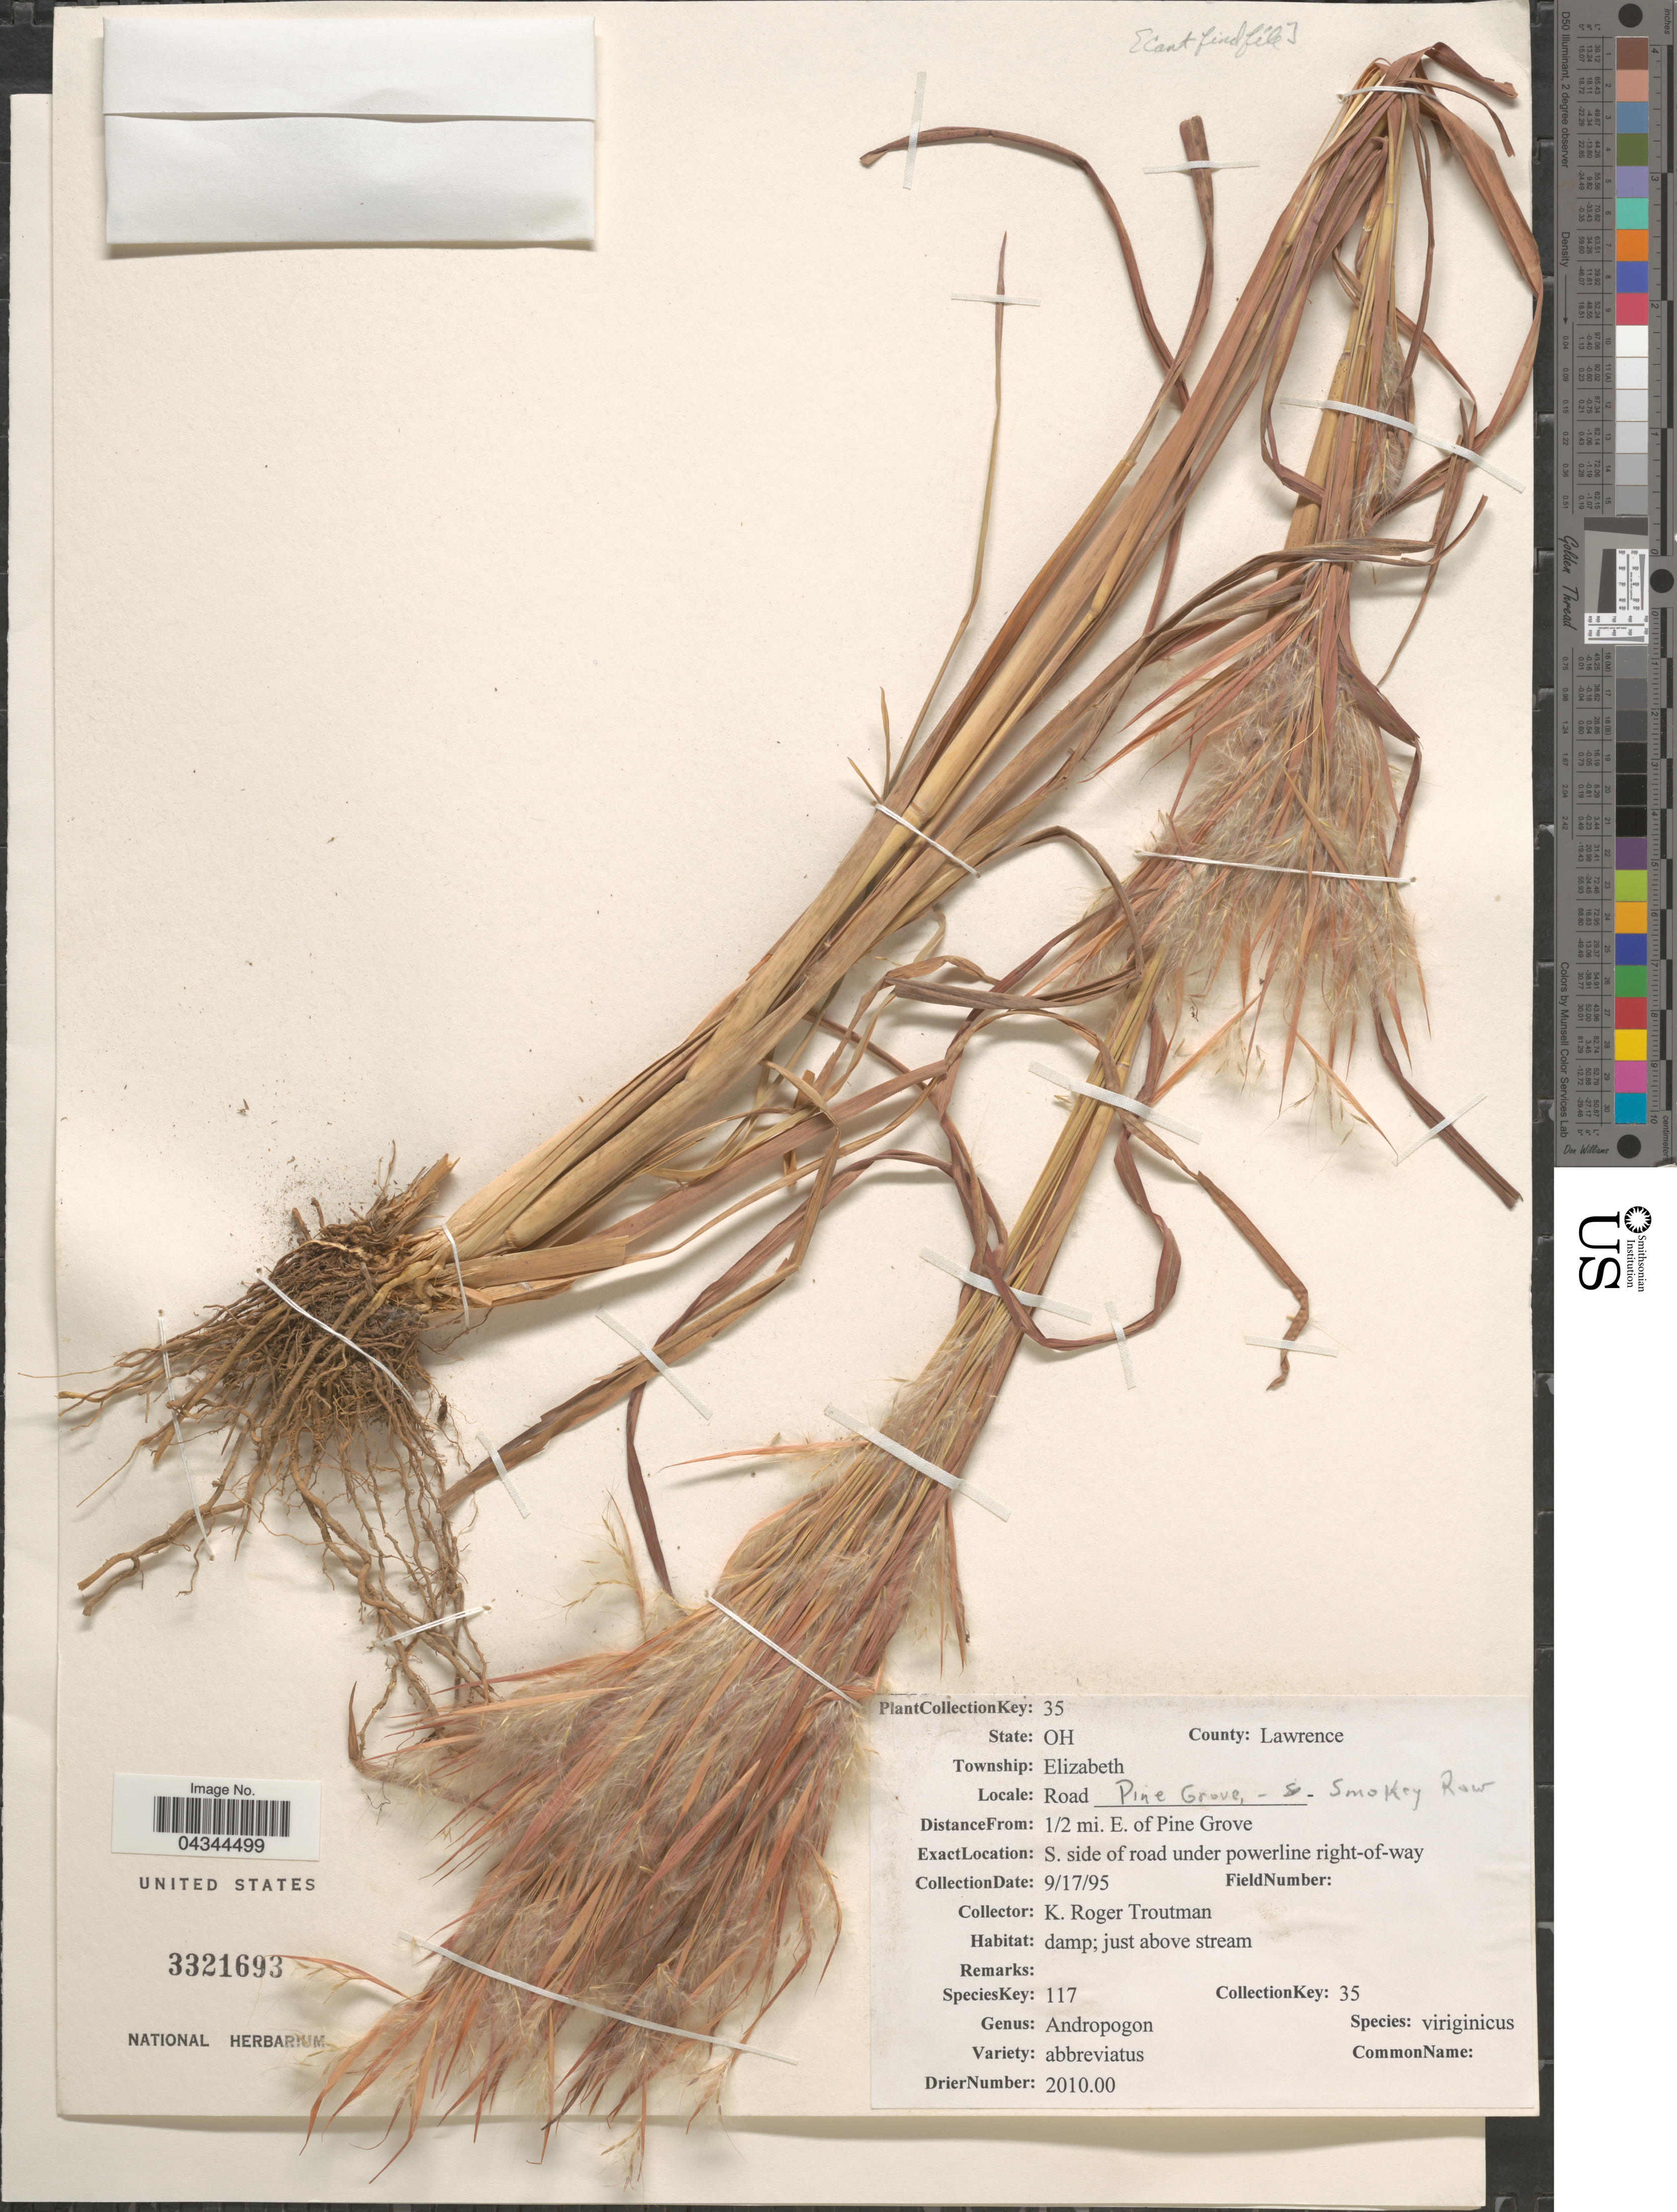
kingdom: Plantae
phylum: Tracheophyta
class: Liliopsida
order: Poales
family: Poaceae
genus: Andropogon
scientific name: Andropogon virginicus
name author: L.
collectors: K. Troutman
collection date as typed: Transcribed d/m/y: 17/9/95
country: United States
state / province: Ohio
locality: County: Lawrence. Township: Elizabeth. Road Pine Grove - S - Smokey Row. ½ mi. E. of Pine Grove. S. side of road under powerline right-of-way.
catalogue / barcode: US 3321693